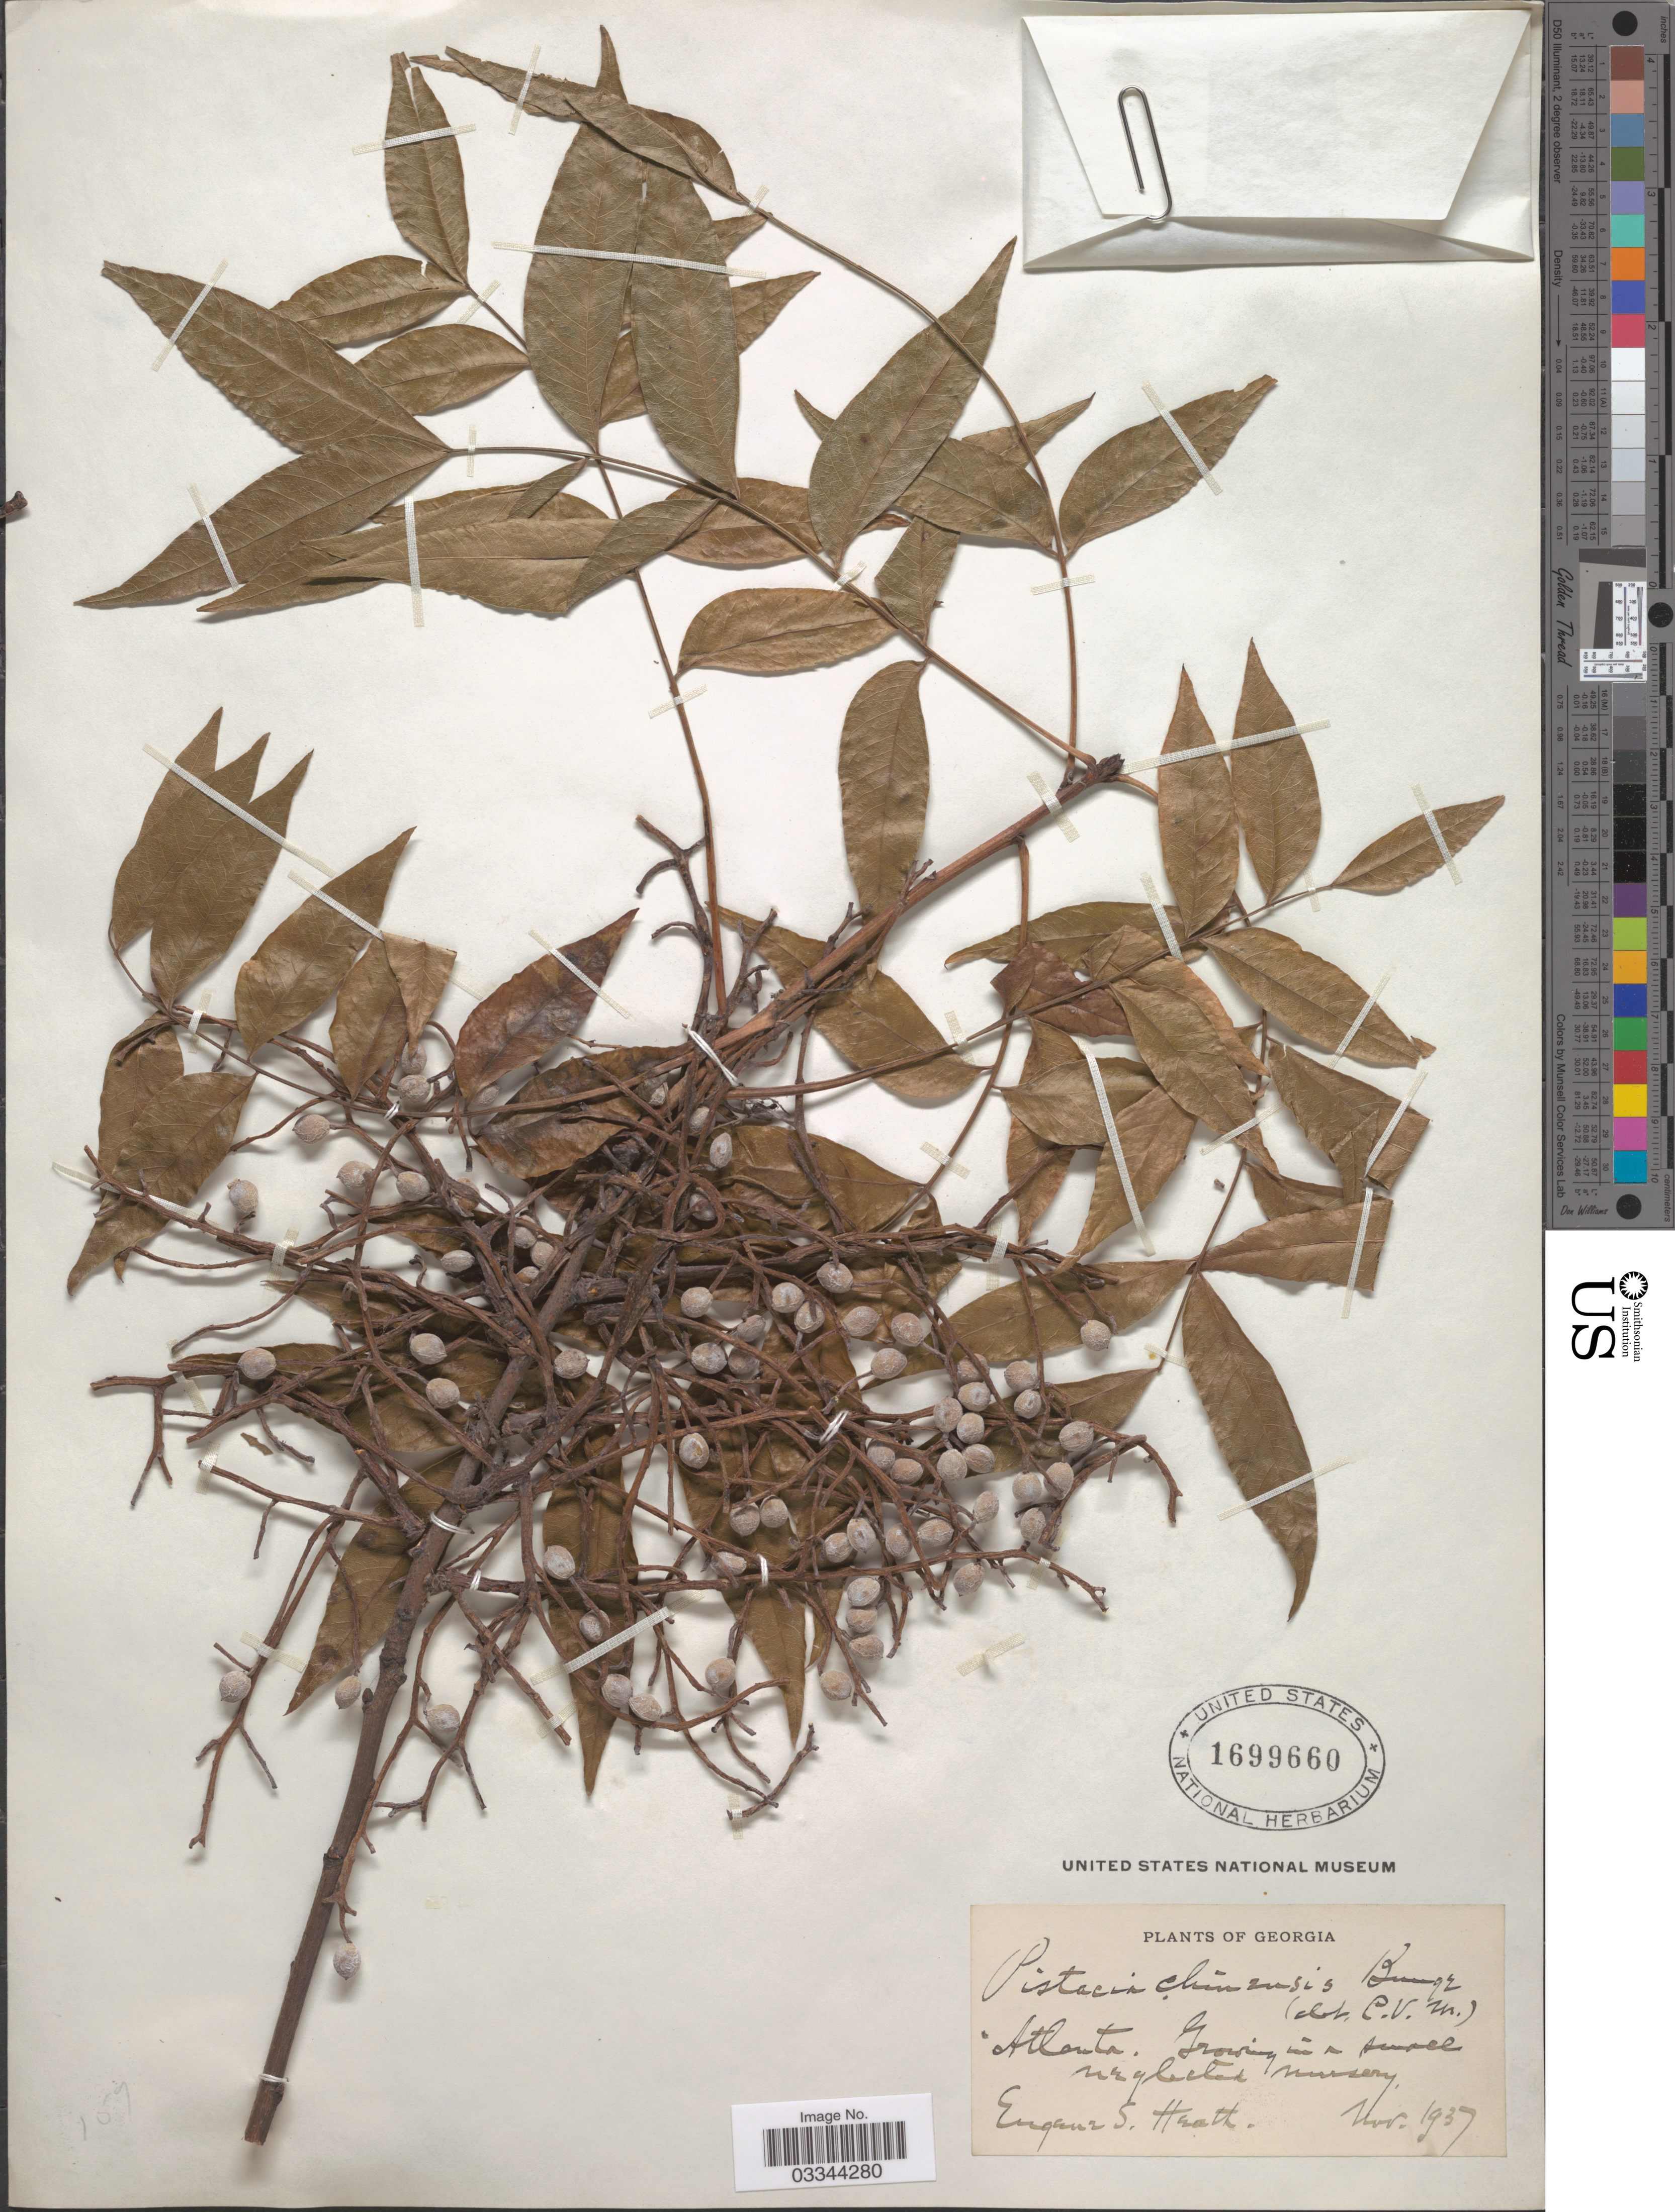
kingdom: Plantae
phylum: Tracheophyta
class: Magnoliopsida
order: Sapindales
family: Anacardiaceae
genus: Pistacia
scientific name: Pistacia chinensis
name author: Bunge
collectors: E. Heath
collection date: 1937-11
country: United States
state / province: Georgia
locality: Atlanta. Growing in a small neglected nursery.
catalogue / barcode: US 1699660